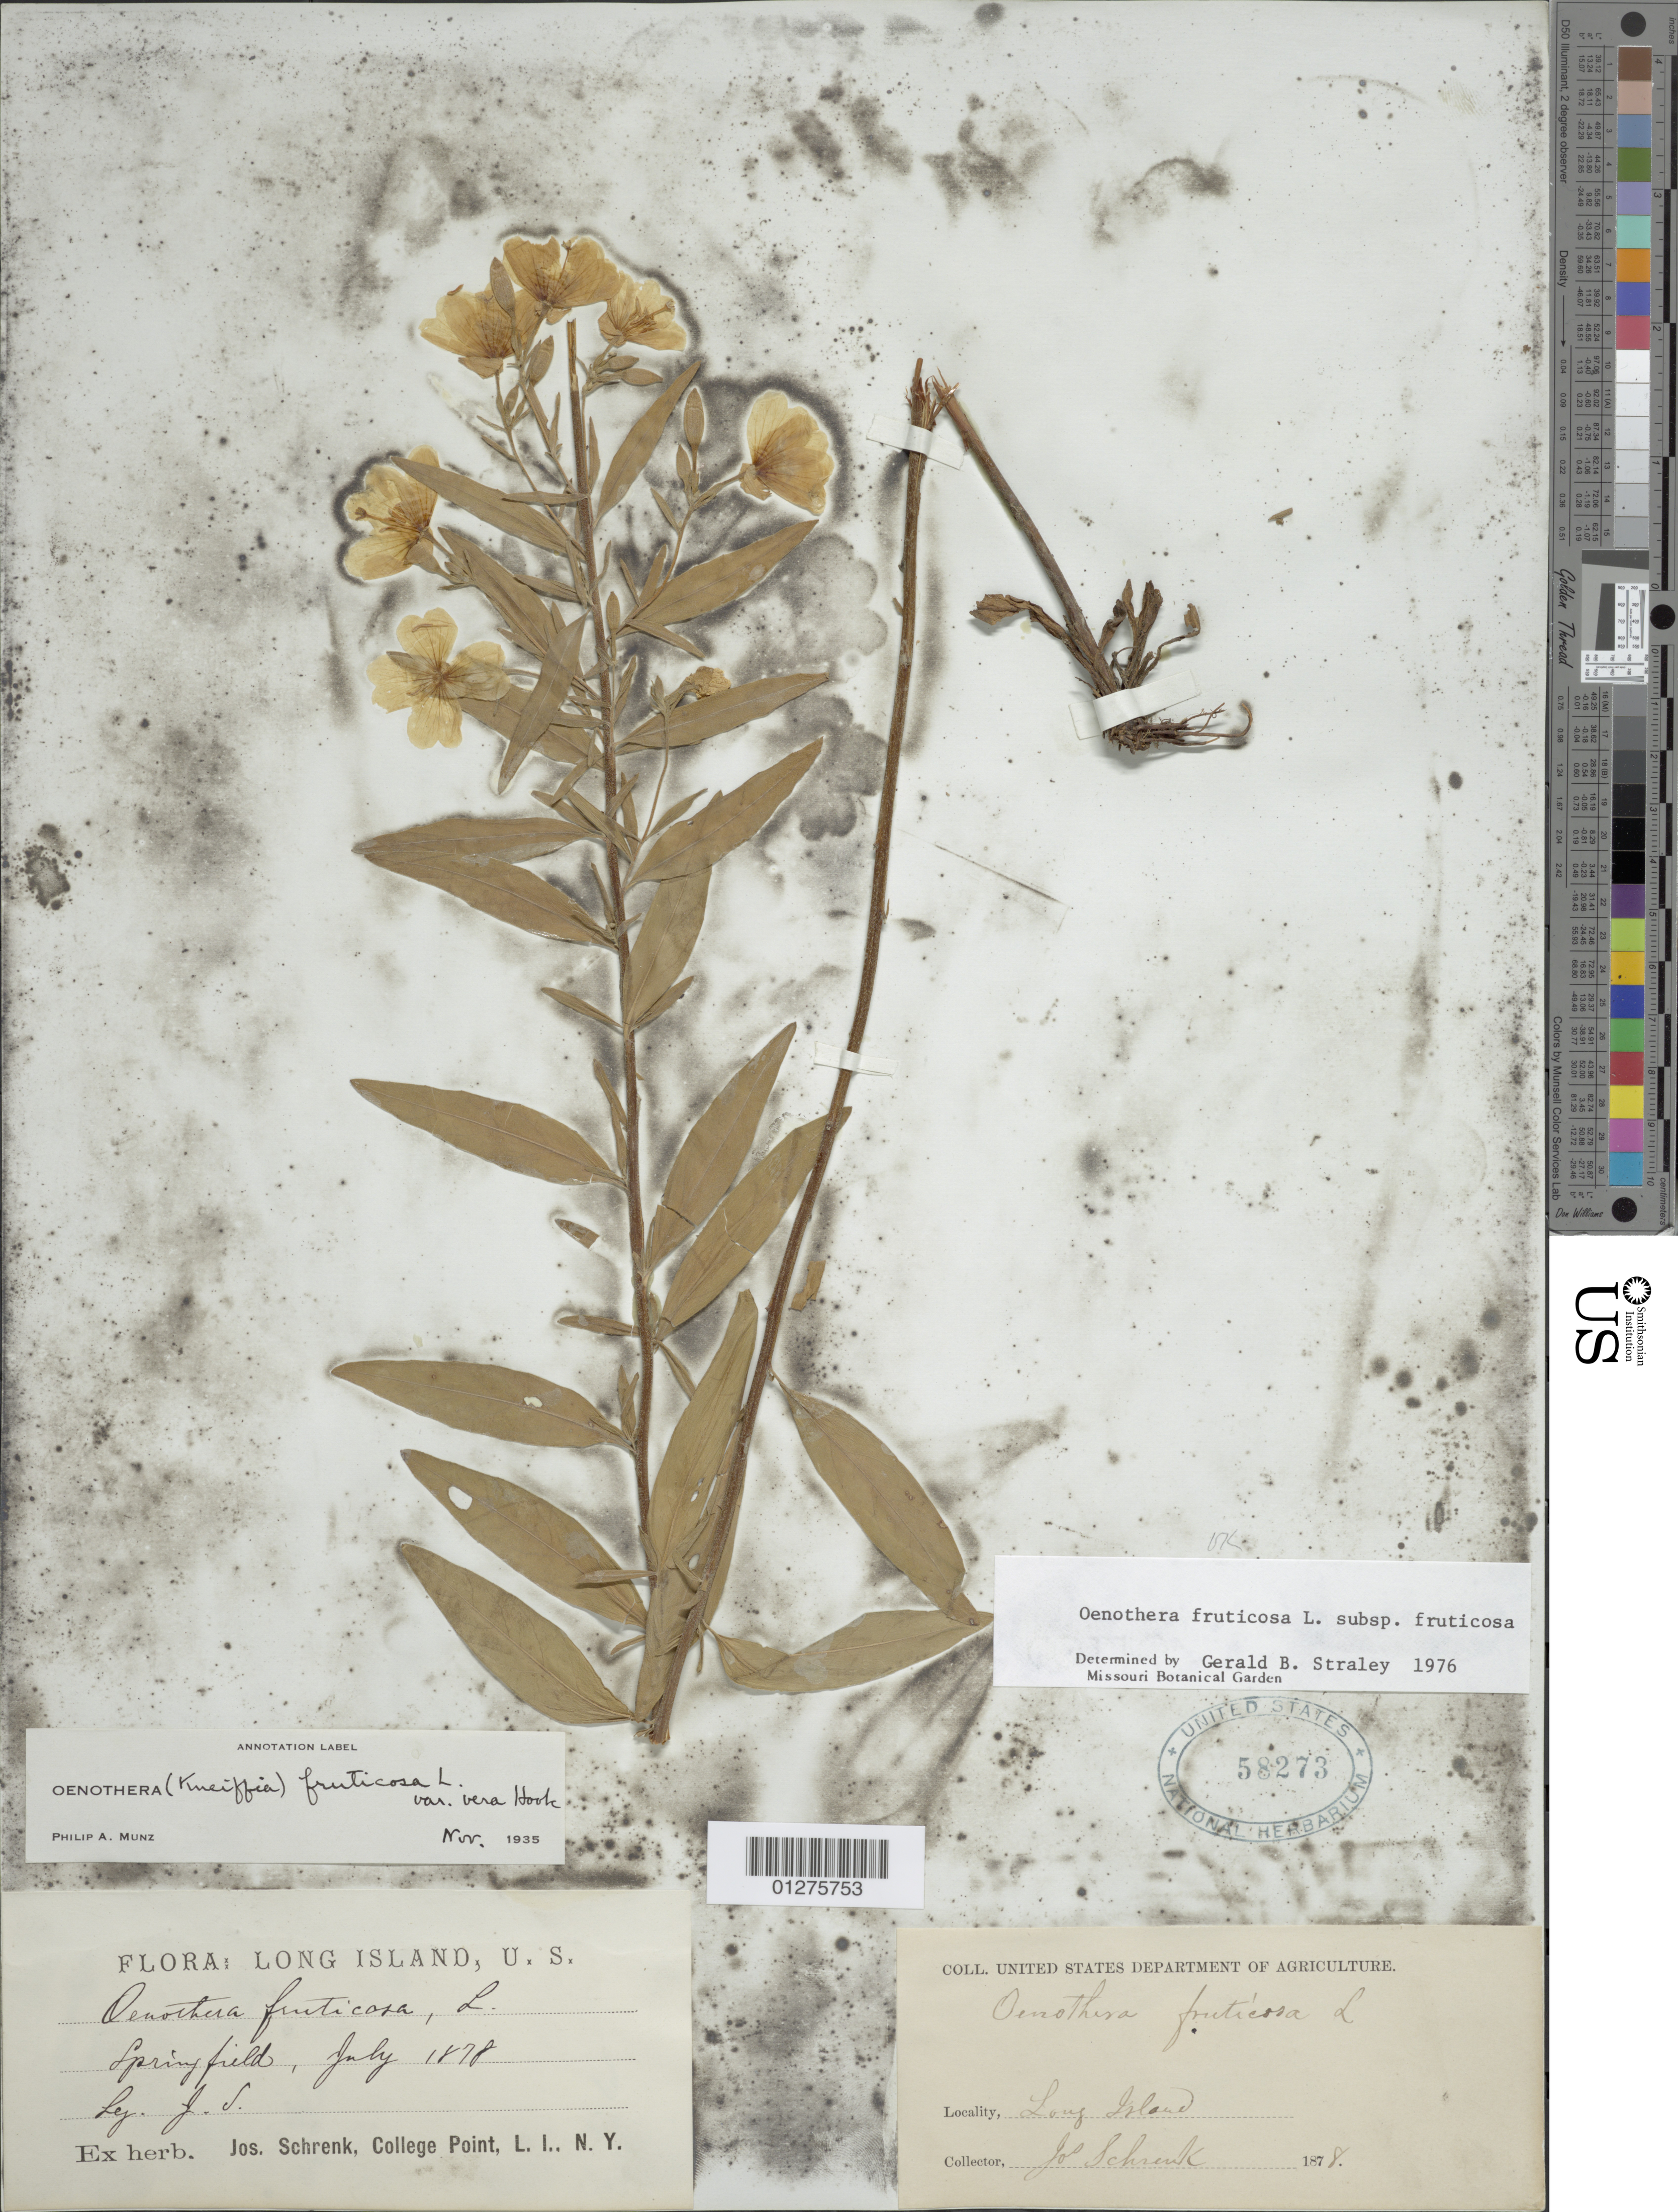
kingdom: Plantae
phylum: Tracheophyta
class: Magnoliopsida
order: Myrtales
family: Onagraceae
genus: Oenothera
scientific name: Oenothera fruticosa subsp. fruticosa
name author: L.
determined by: Straley, G. B.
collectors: J. Schrenk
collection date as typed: Jul 1878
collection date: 1878-07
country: United States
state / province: New York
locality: Springfield.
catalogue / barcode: US 58273